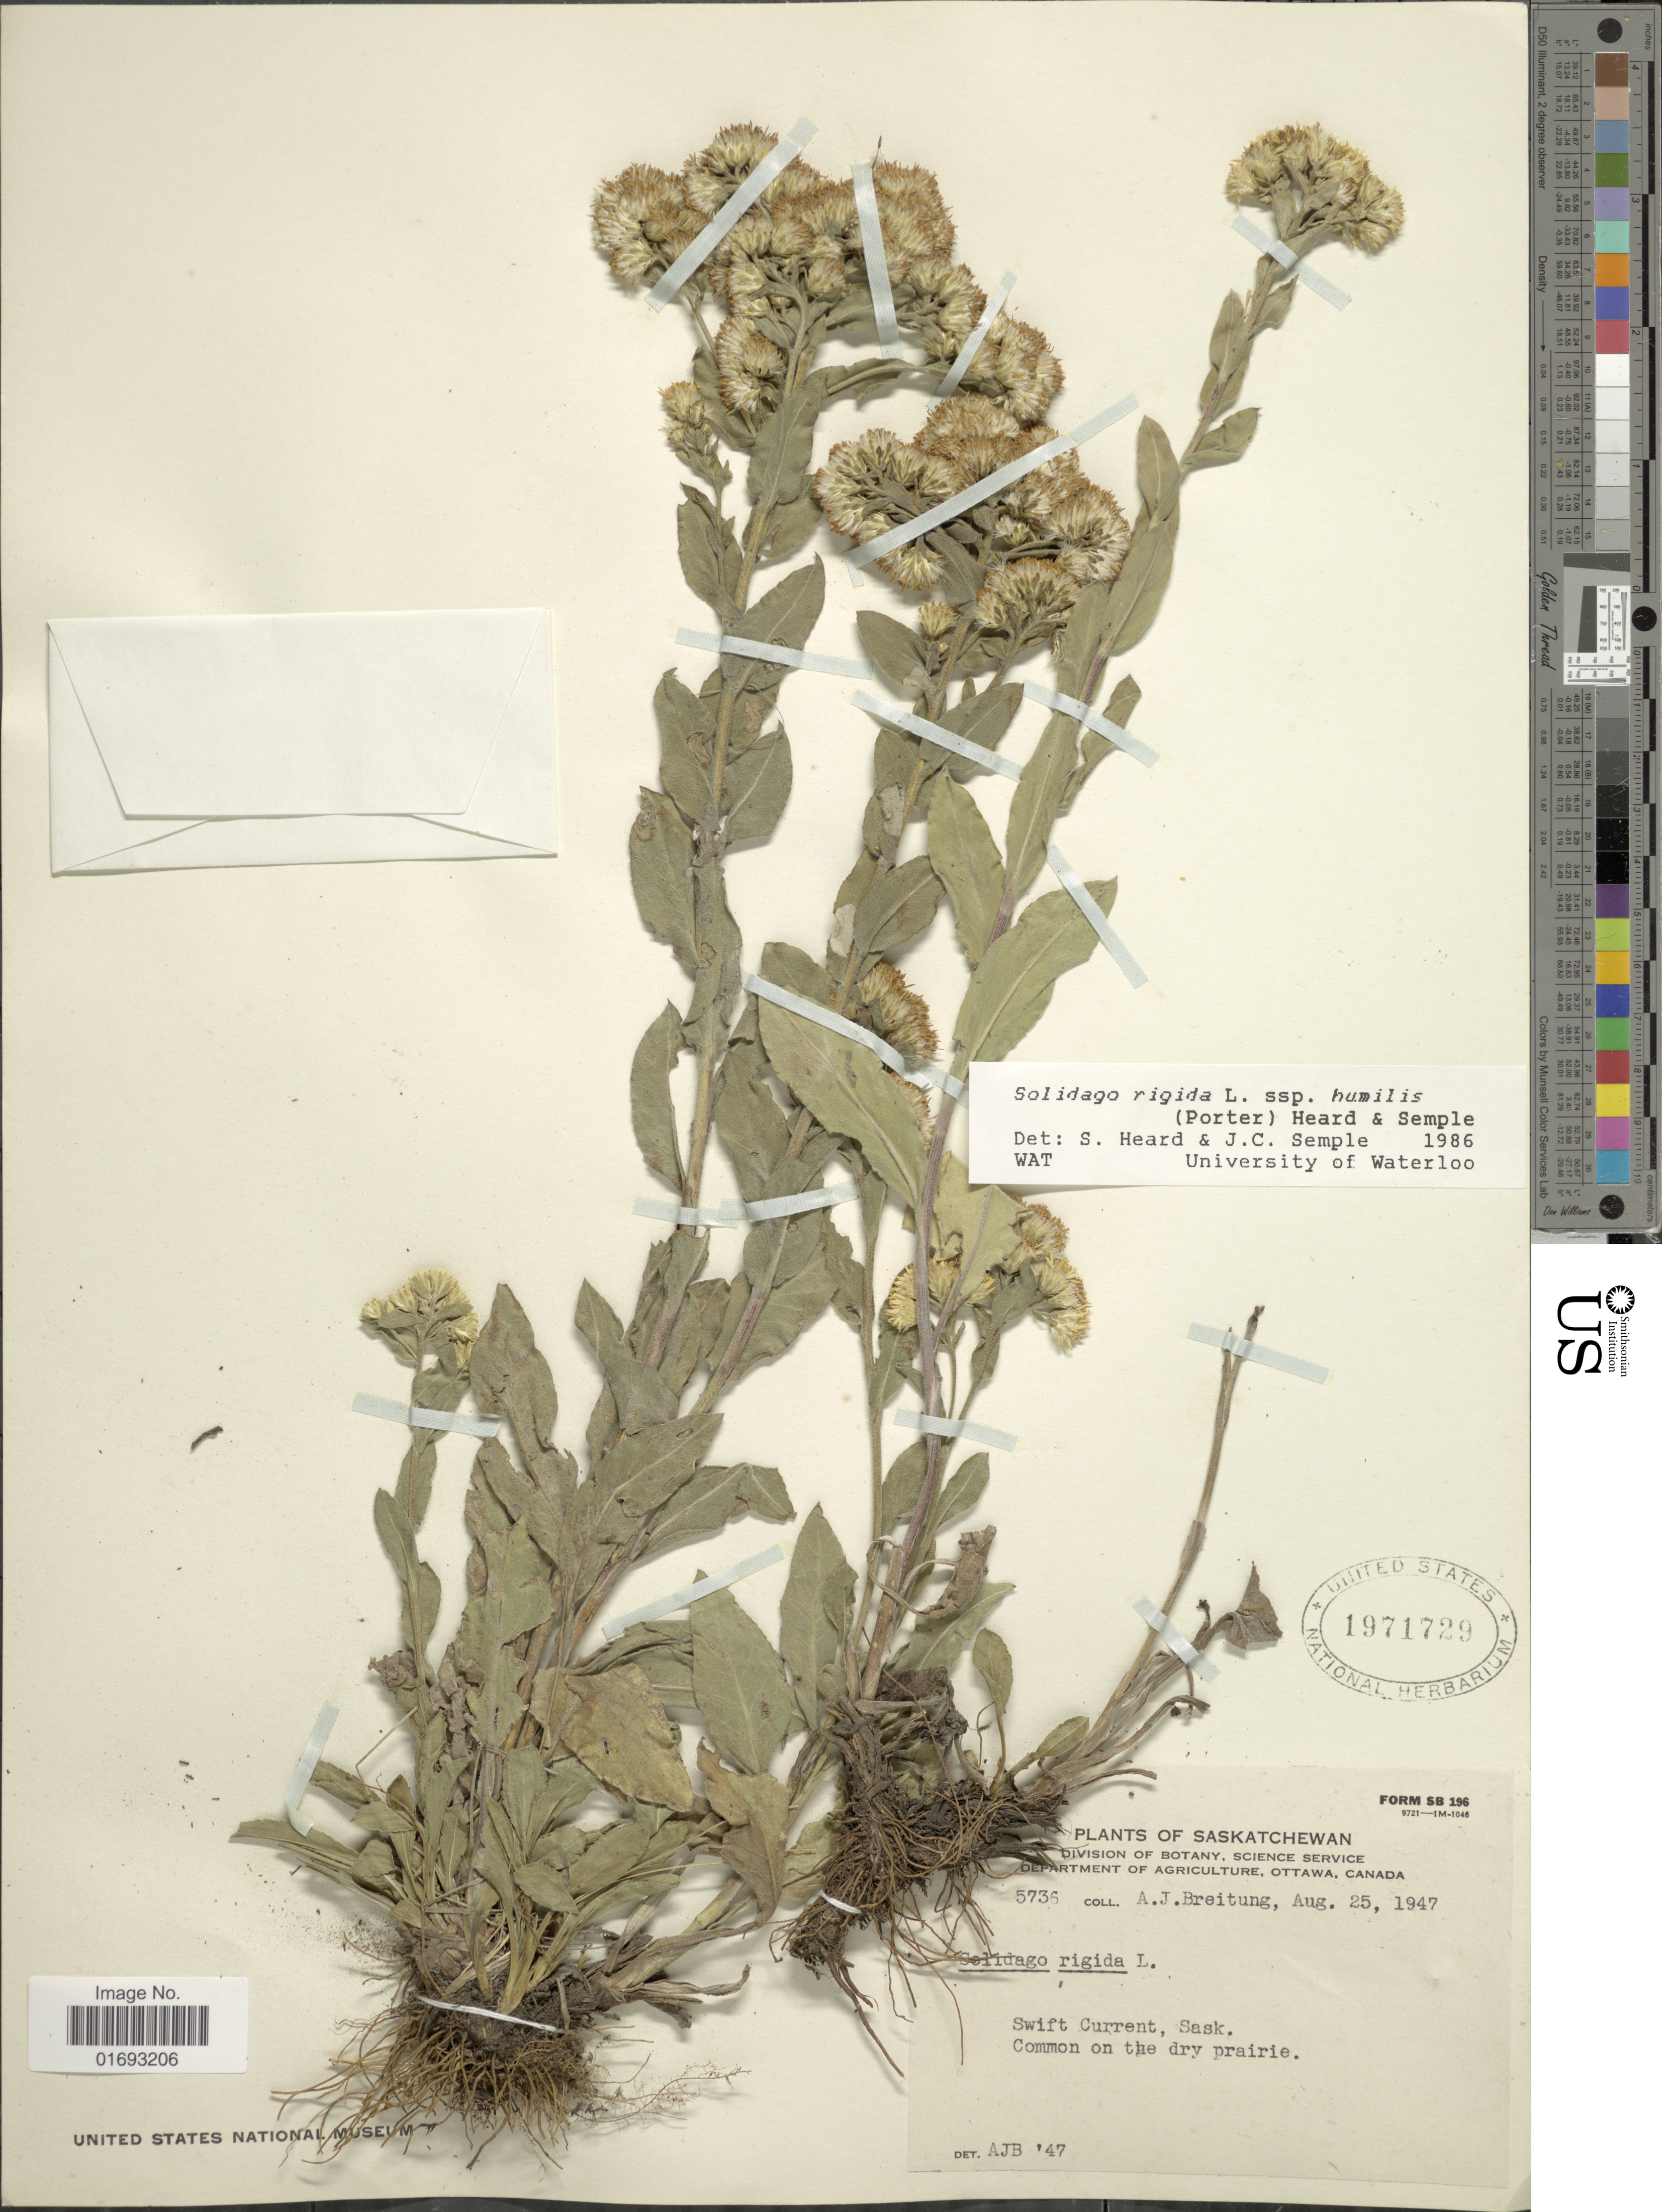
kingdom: Plantae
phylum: Tracheophyta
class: Magnoliopsida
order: Asterales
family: Asteraceae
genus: Oligoneuron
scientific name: Oligoneuron rigidum var. humile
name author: (Porter) G.L. Nesom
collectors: A. Breitung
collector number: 5736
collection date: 1947-08-25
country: Canada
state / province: Saskatchewan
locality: Agriculture, Ottawa, Swift Current, Sask, common on the dry prairie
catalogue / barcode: US 1971729